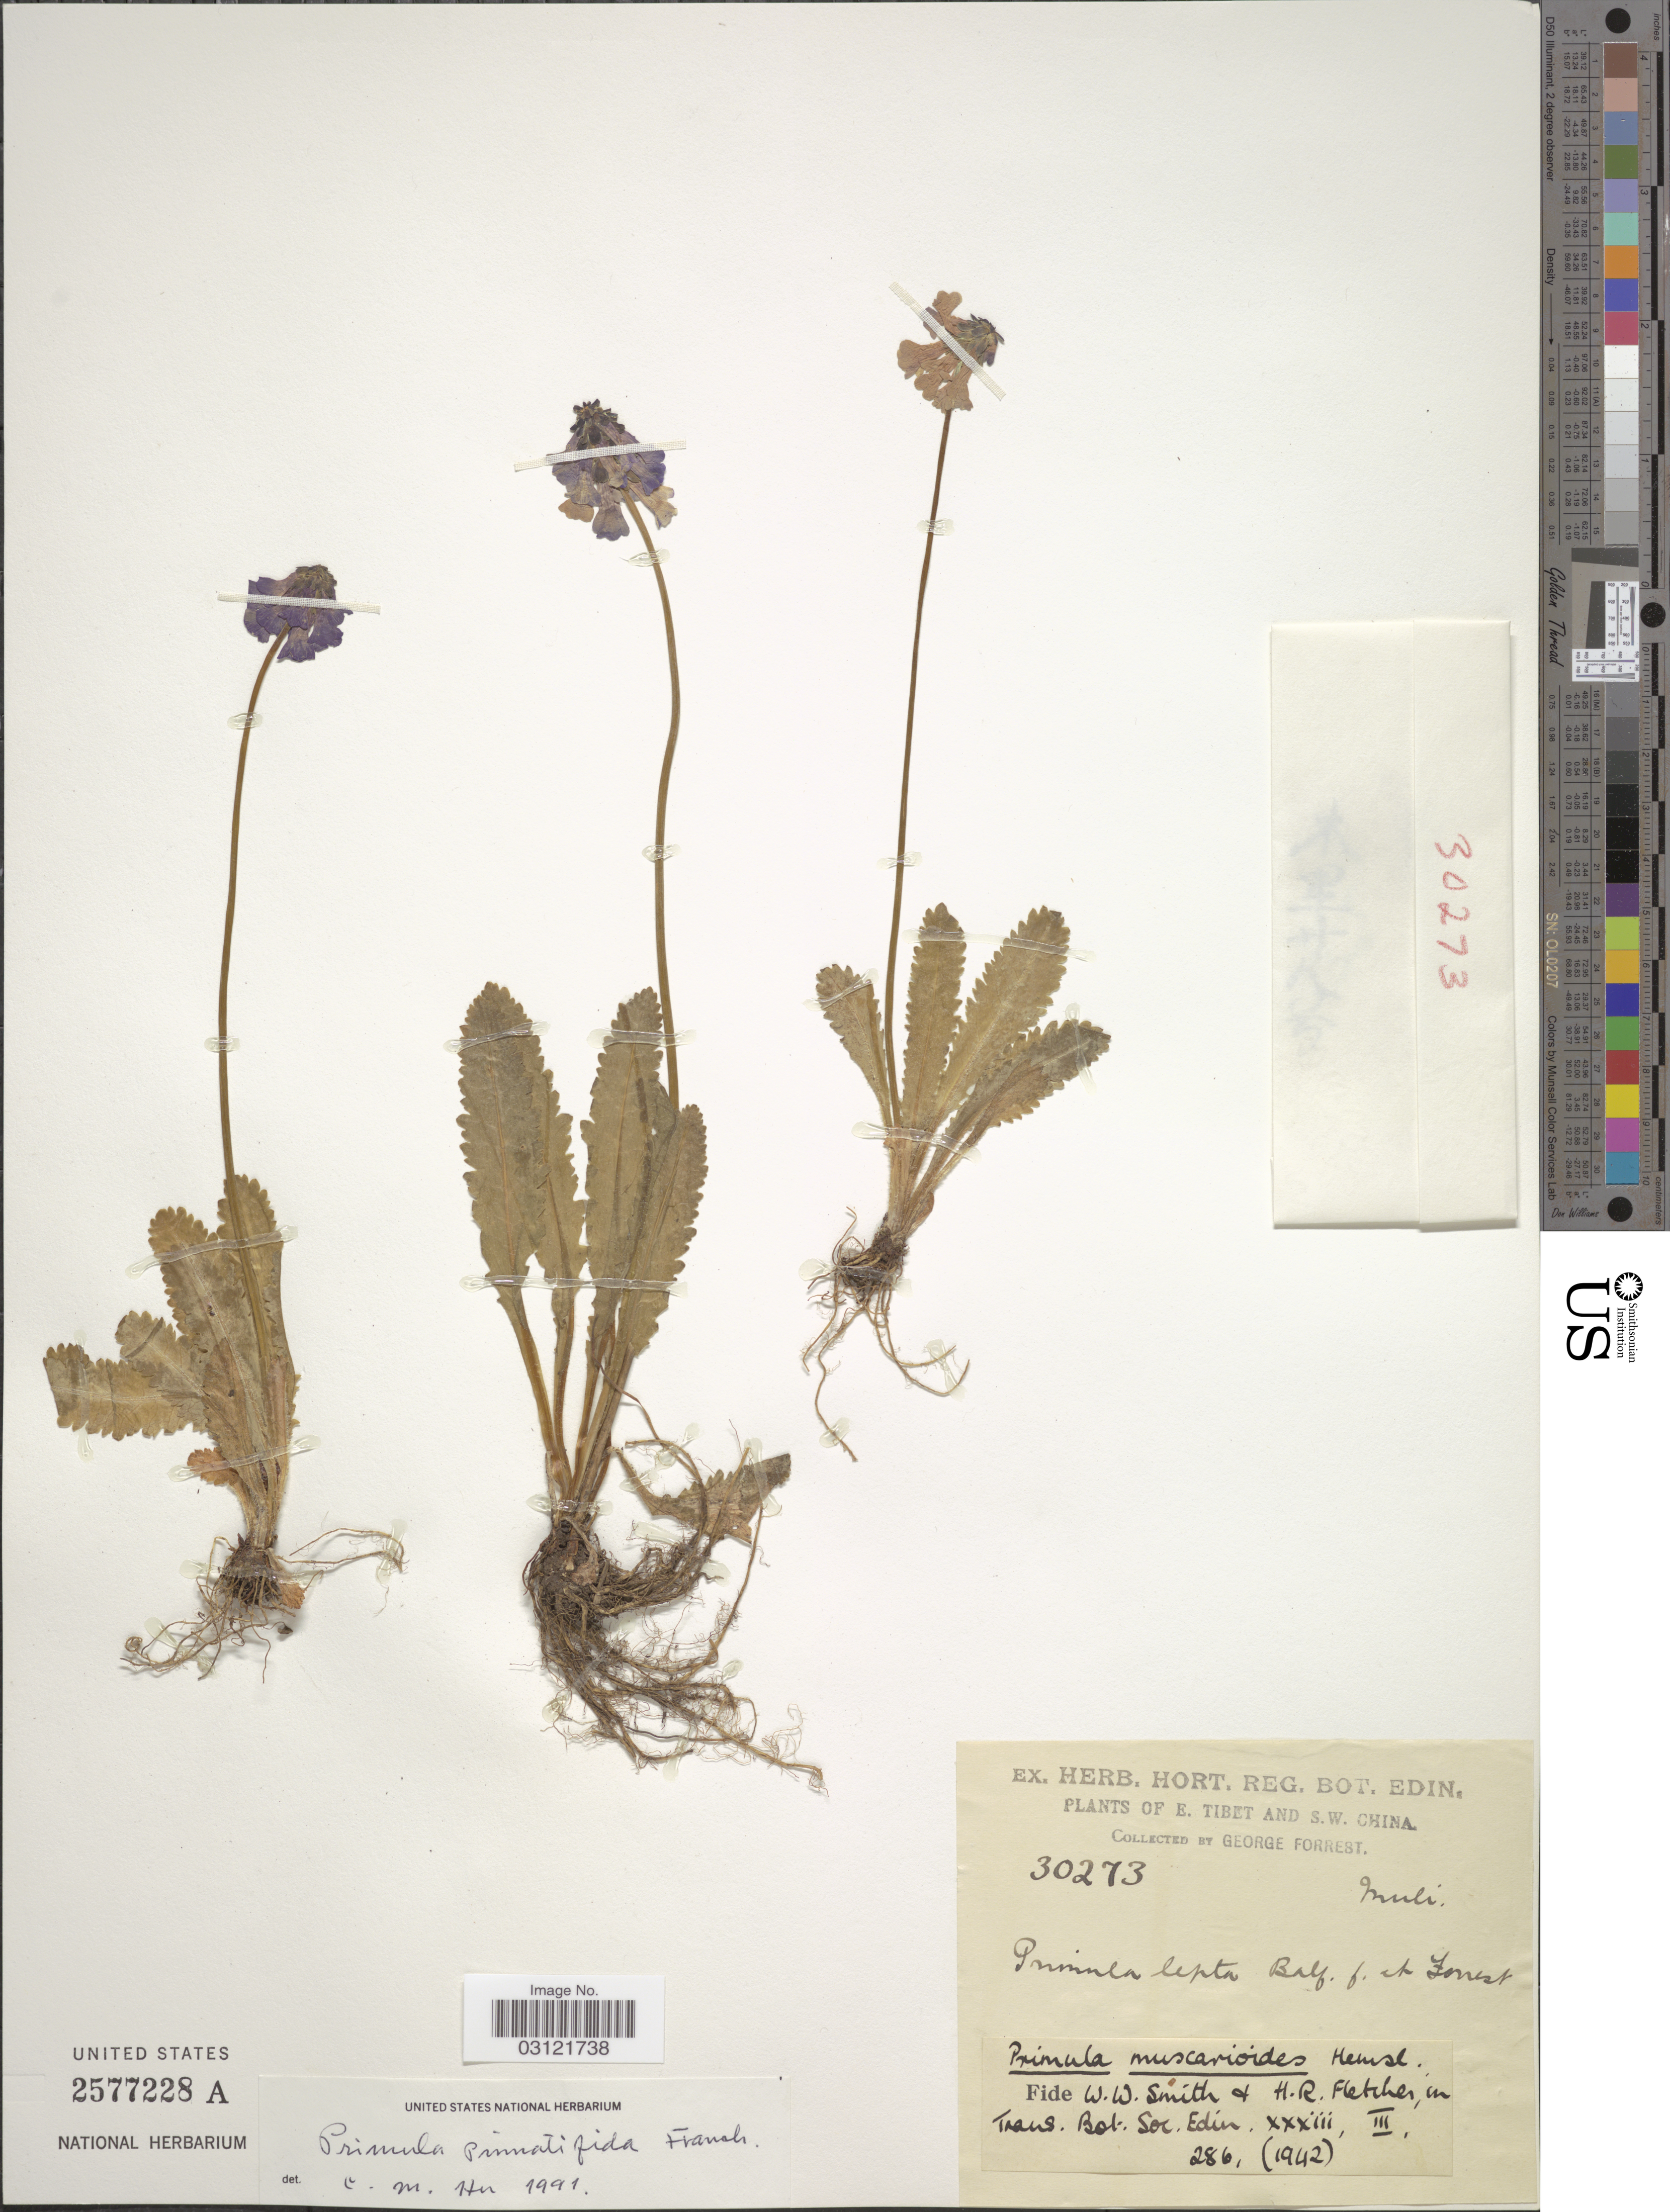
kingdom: Plantae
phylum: Tracheophyta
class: Magnoliopsida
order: Ericales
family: Primulaceae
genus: Primula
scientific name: Primula pinnatifida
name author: Franch.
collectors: G. Forrest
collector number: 30273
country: China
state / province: Xizang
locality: E. Tibet and S.W. China. Muli.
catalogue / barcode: US 2577228A